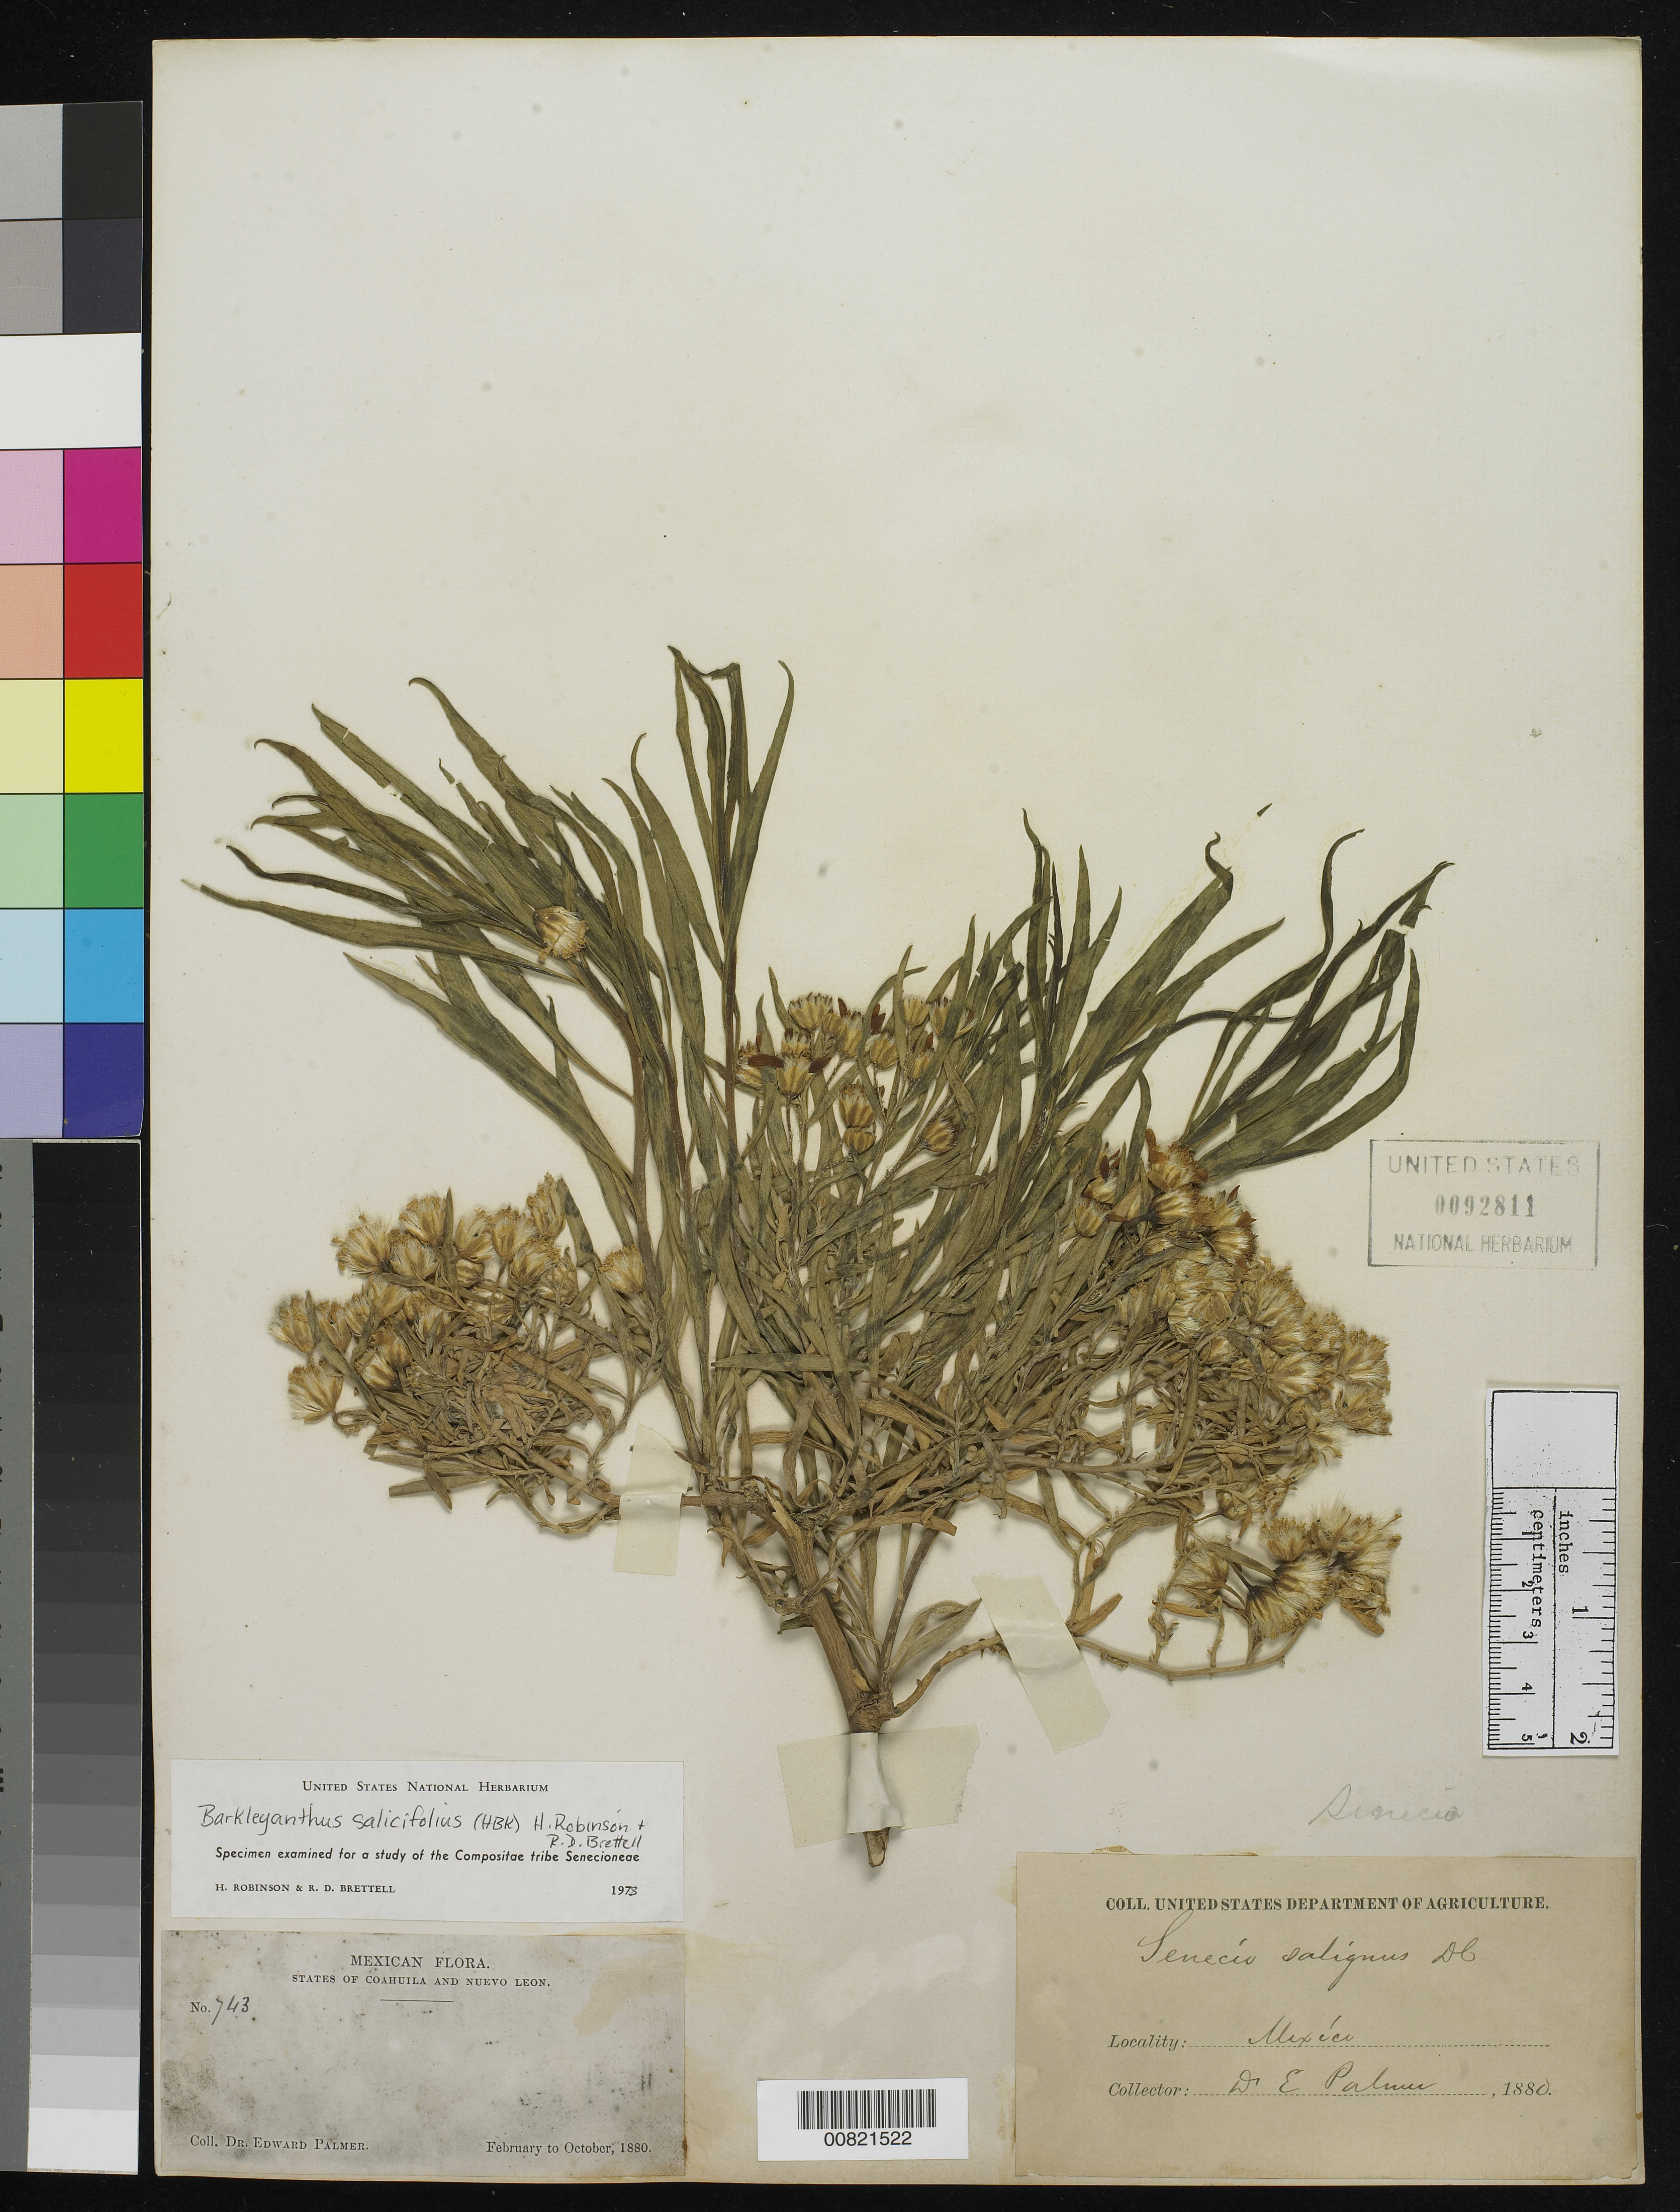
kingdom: Plantae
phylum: Tracheophyta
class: Magnoliopsida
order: Asterales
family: Asteraceae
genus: Barkleyanthus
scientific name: Barkleyanthus salicifolius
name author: (Kunth) H. Rob. & Brettell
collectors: E. Palmer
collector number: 743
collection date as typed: Feb 1880 to -- Oct 1880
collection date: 1880-02/1880-10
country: Mexico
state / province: Coahuila / Nuevo León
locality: States of Coahuila and Nuevo León.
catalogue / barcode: US 92811